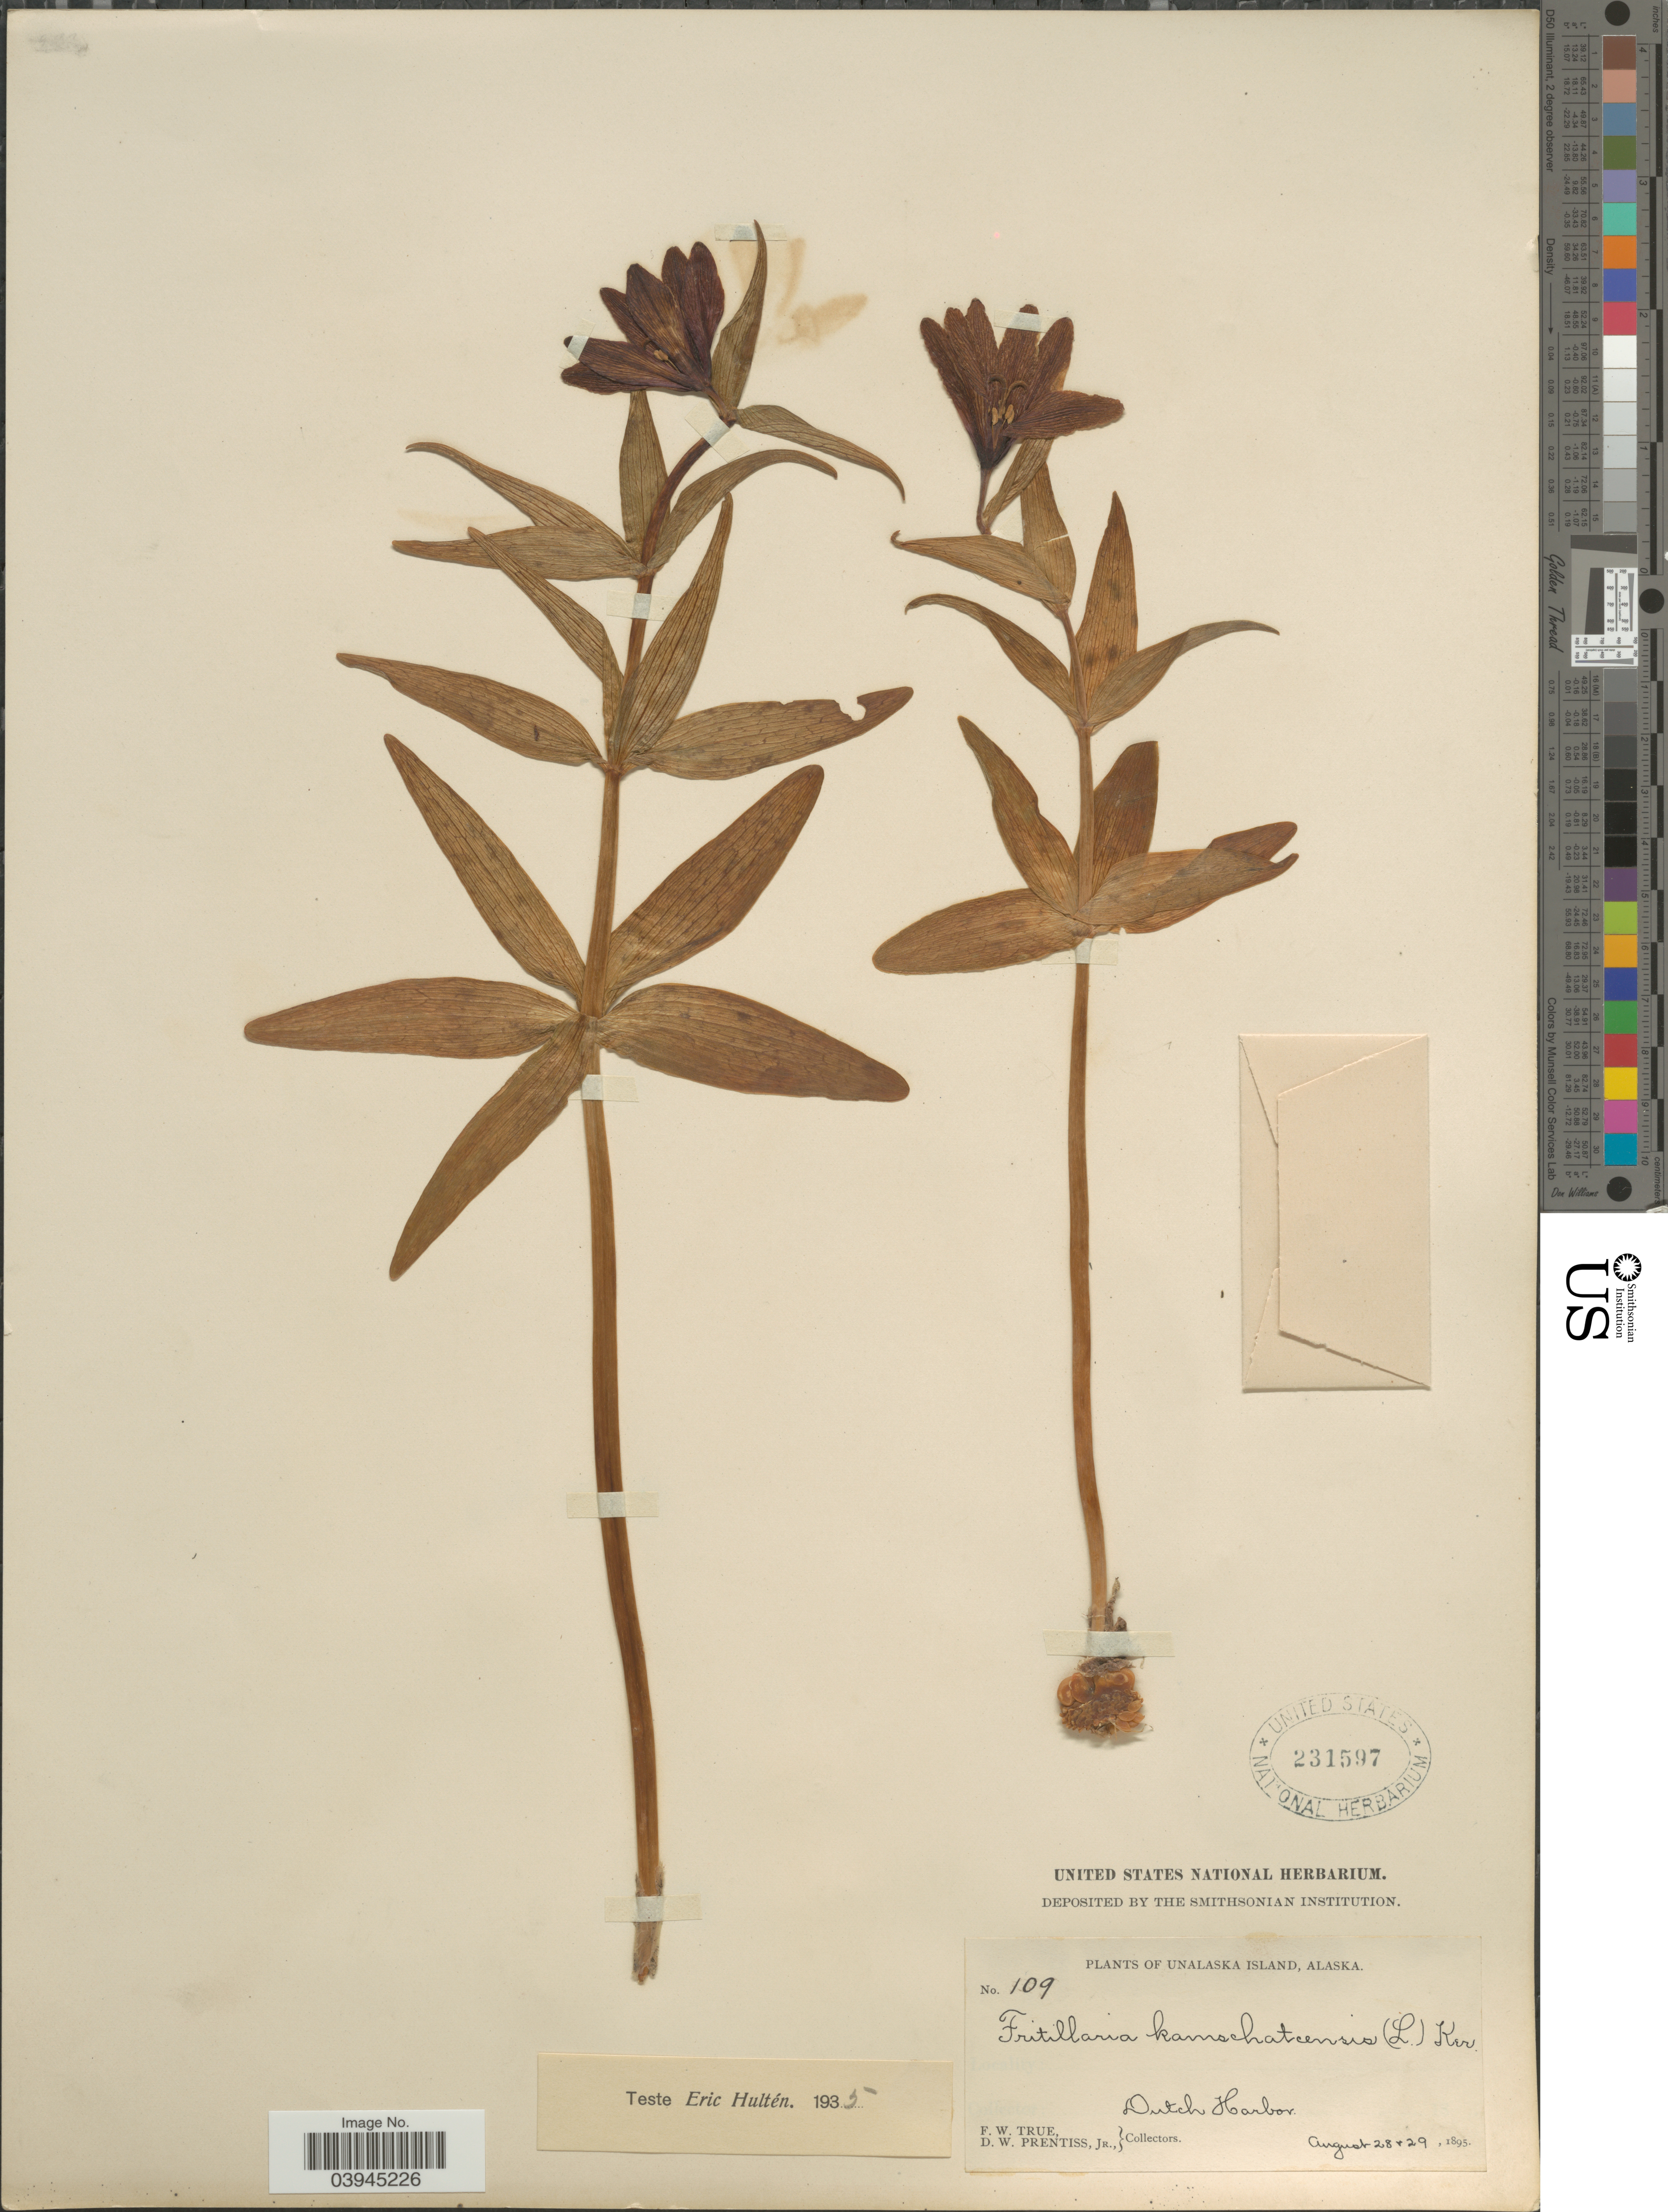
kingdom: Plantae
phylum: Tracheophyta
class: Liliopsida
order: Liliales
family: Liliaceae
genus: Fritillaria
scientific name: Fritillaria camschatcensis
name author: (L.) Ker Gawl.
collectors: F. True & D. Prentiss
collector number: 109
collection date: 1895-08-28/1895-08-29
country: United States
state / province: Alaska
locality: Unalaska Island. Dutch Harbor.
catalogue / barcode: US 231597